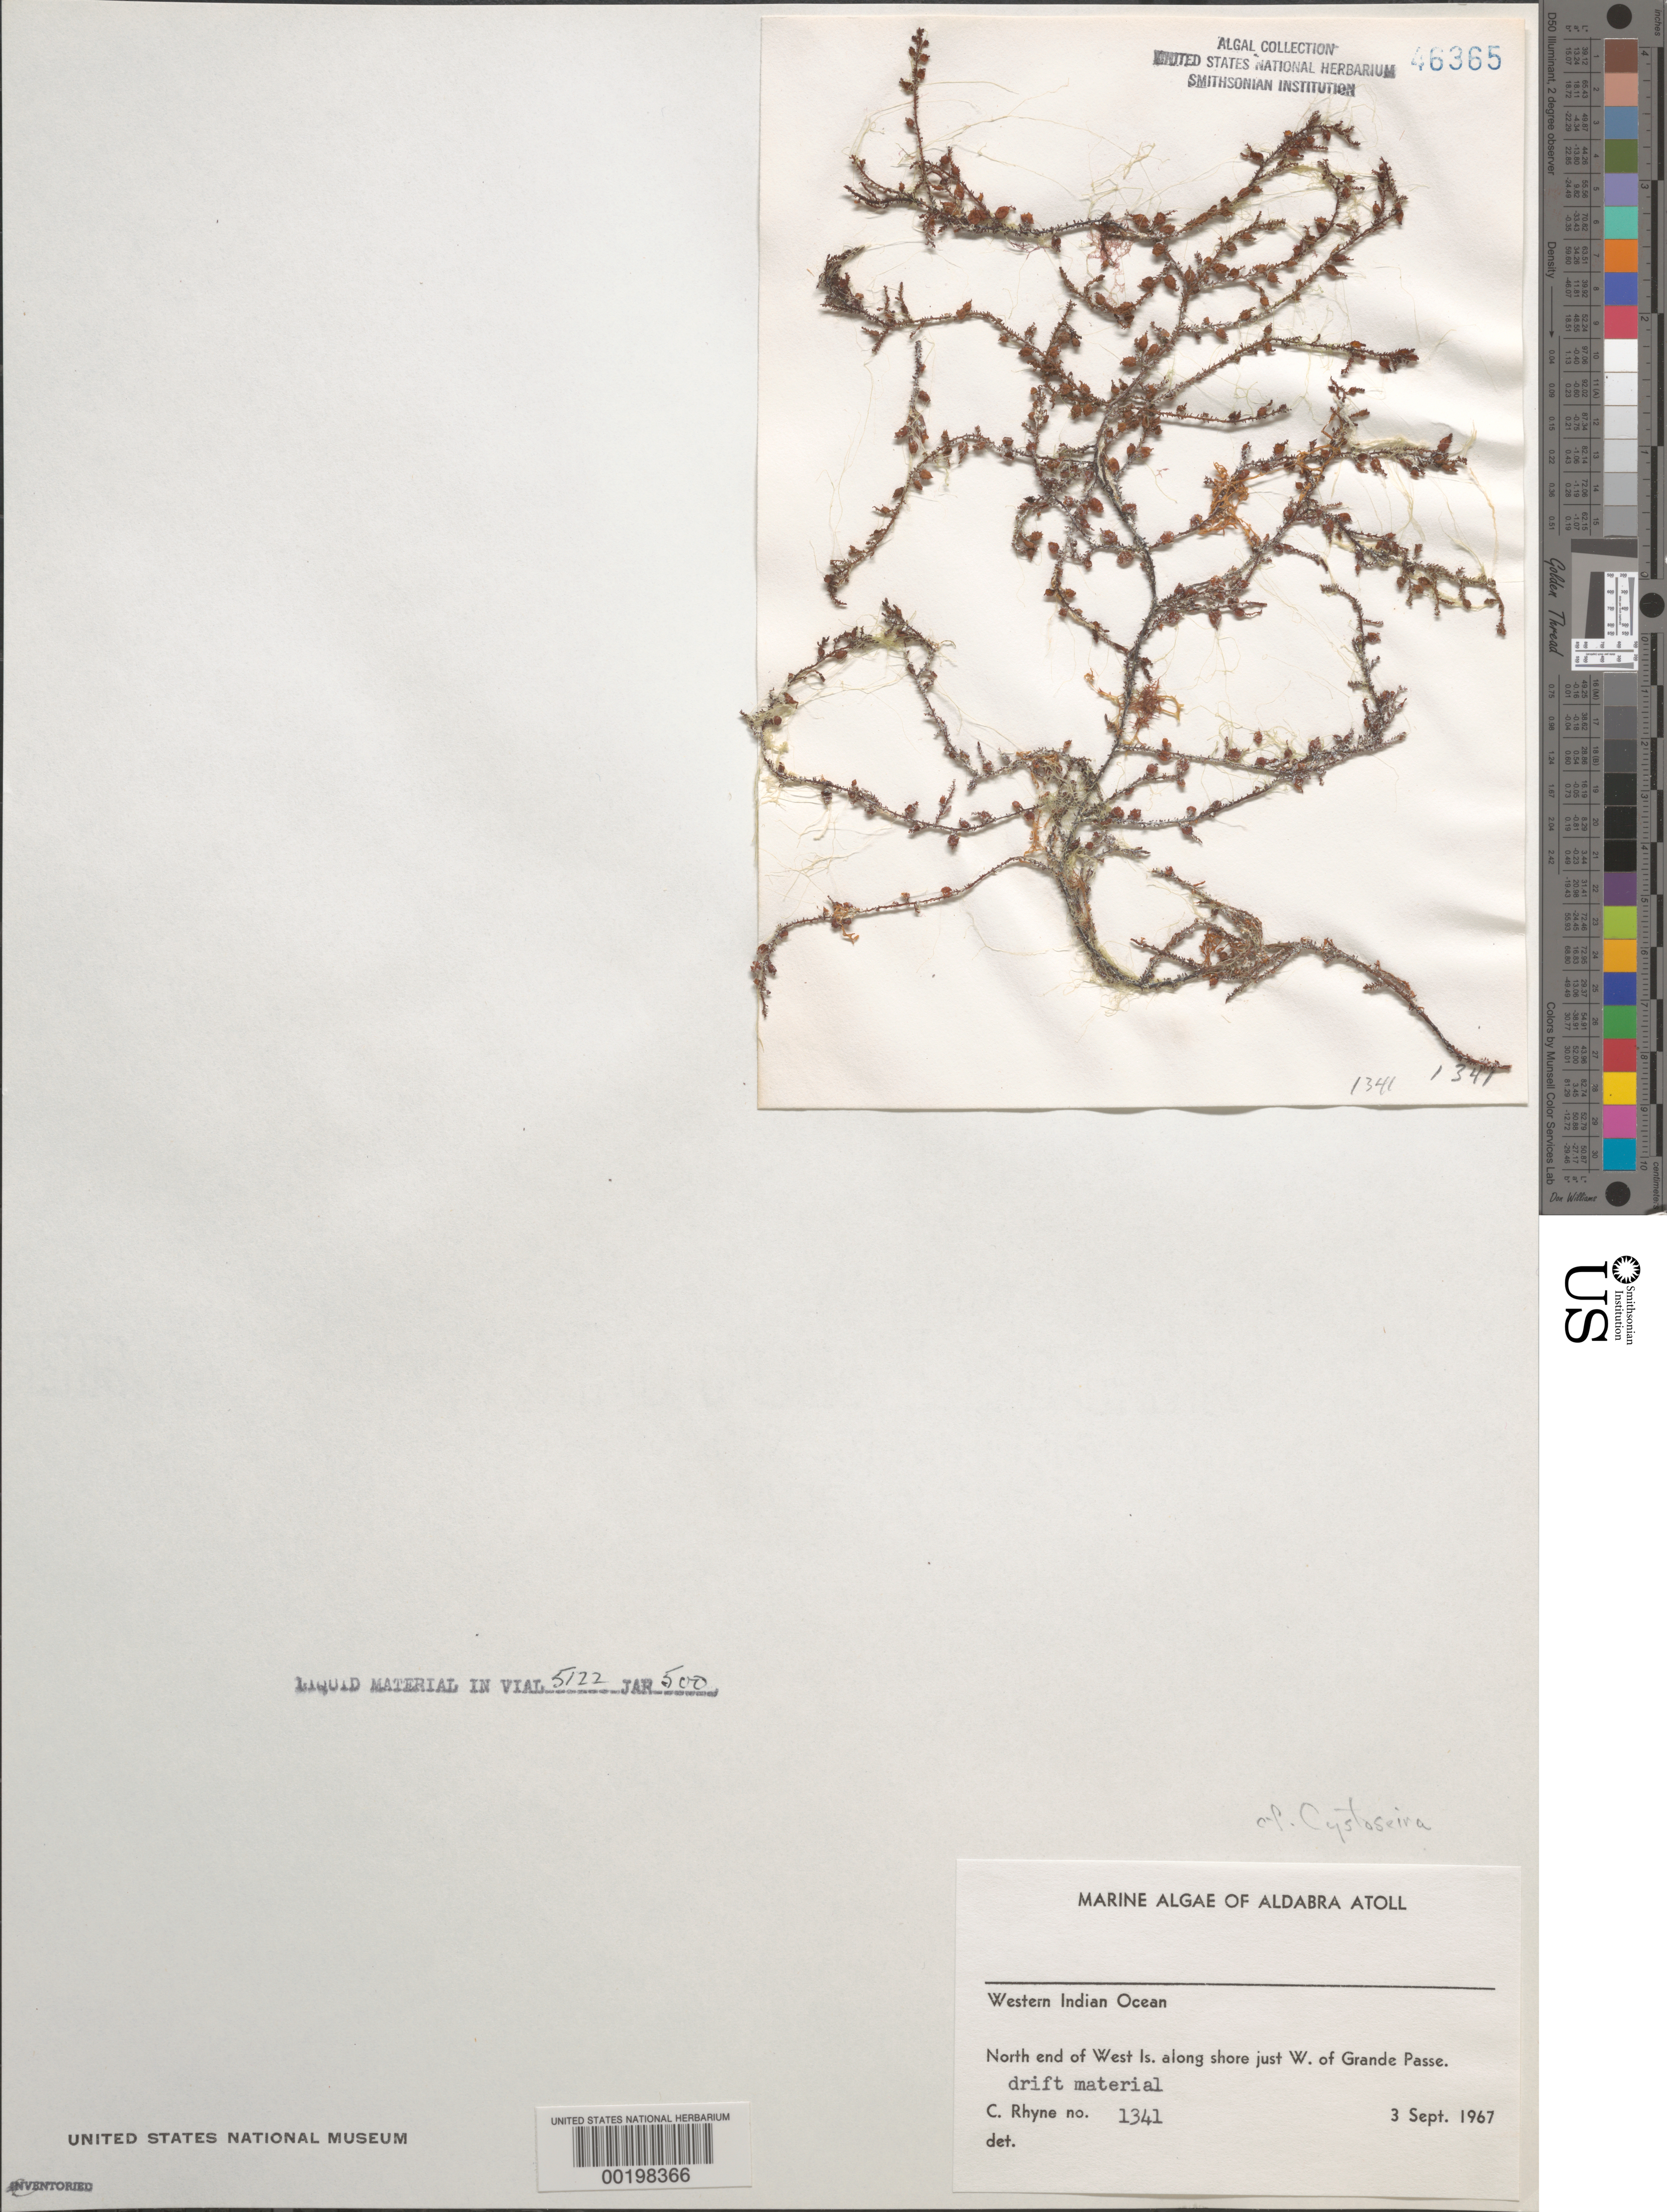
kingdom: Chromista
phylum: Ochrophyta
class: Phaeophyceae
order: Fucales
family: Sargassaceae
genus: Cystoseira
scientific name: Cystoseira sp.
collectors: C. Rhyne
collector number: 1341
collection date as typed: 03 Sep 1941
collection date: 1941-09-03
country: Seychelles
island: Aldabra Atoll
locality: West Islet, West of Grande Passe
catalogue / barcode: US 46365